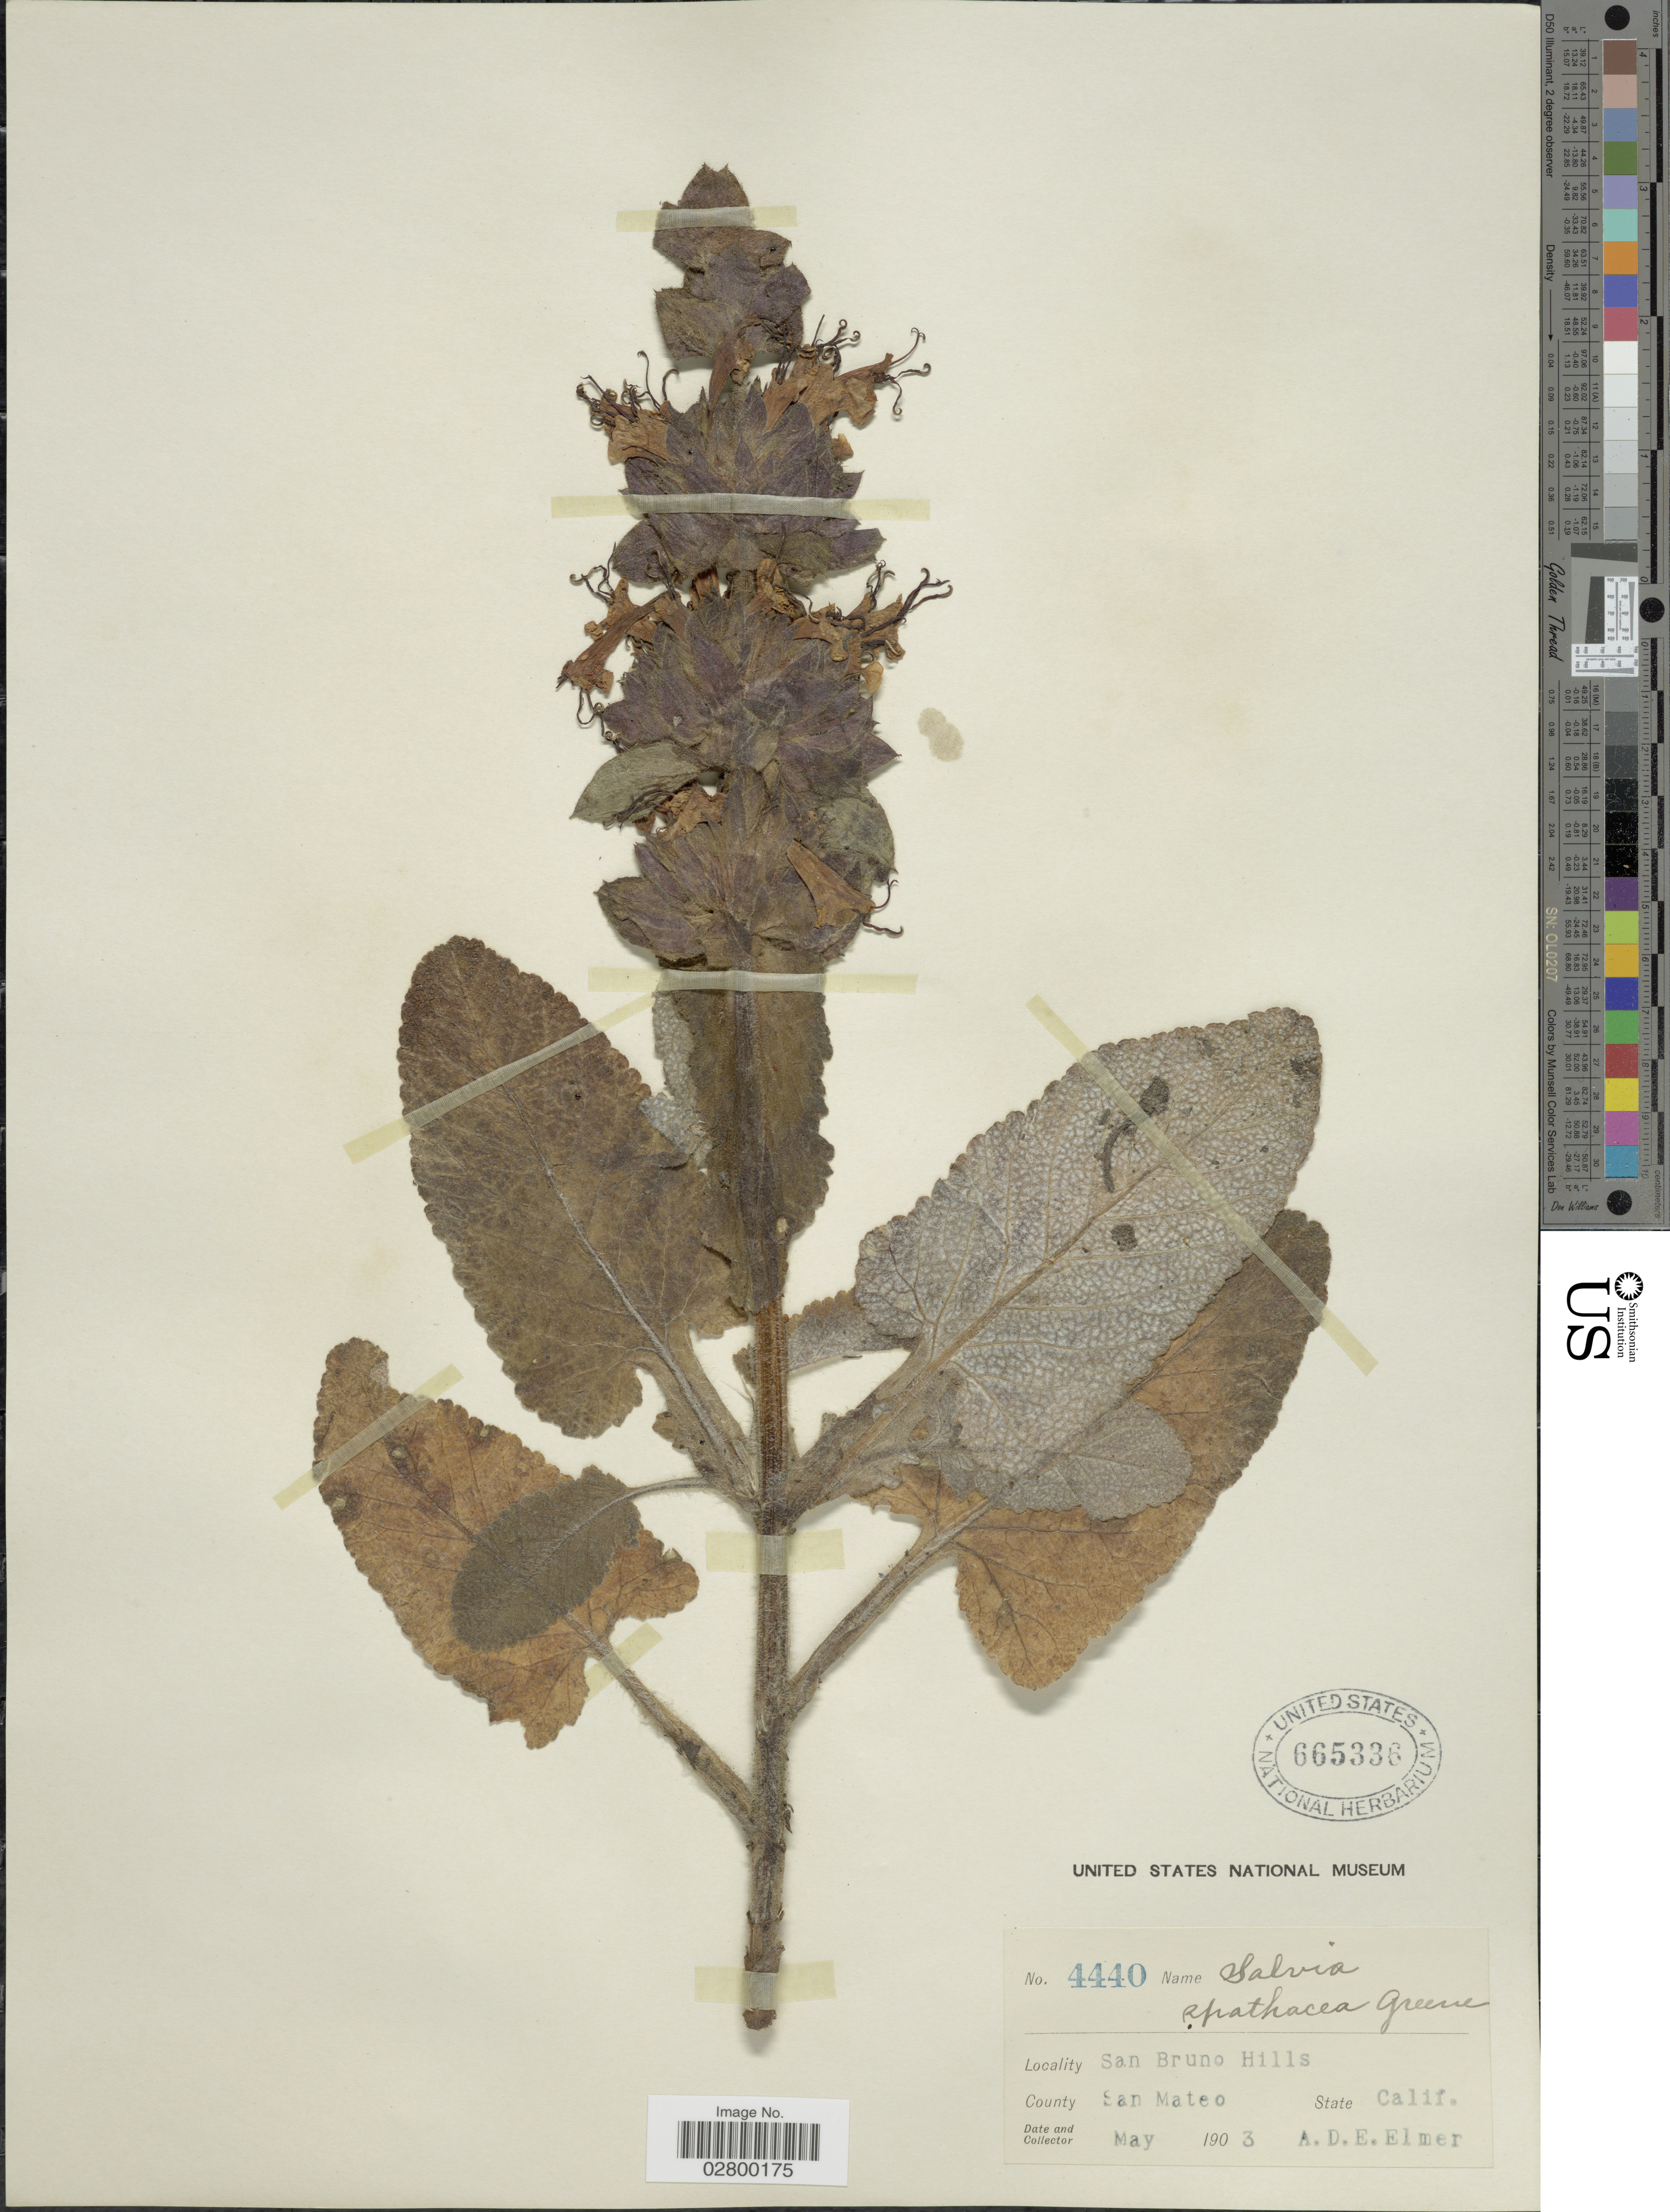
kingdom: Plantae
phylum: Tracheophyta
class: Magnoliopsida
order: Lamiales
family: Lamiaceae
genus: Salvia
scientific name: Salvia spathacea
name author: Greene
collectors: A. D. E. Elmer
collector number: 4440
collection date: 1903-05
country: United States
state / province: California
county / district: San Mateo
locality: San Bruno Hills, County San Mateo.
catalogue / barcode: US 665336